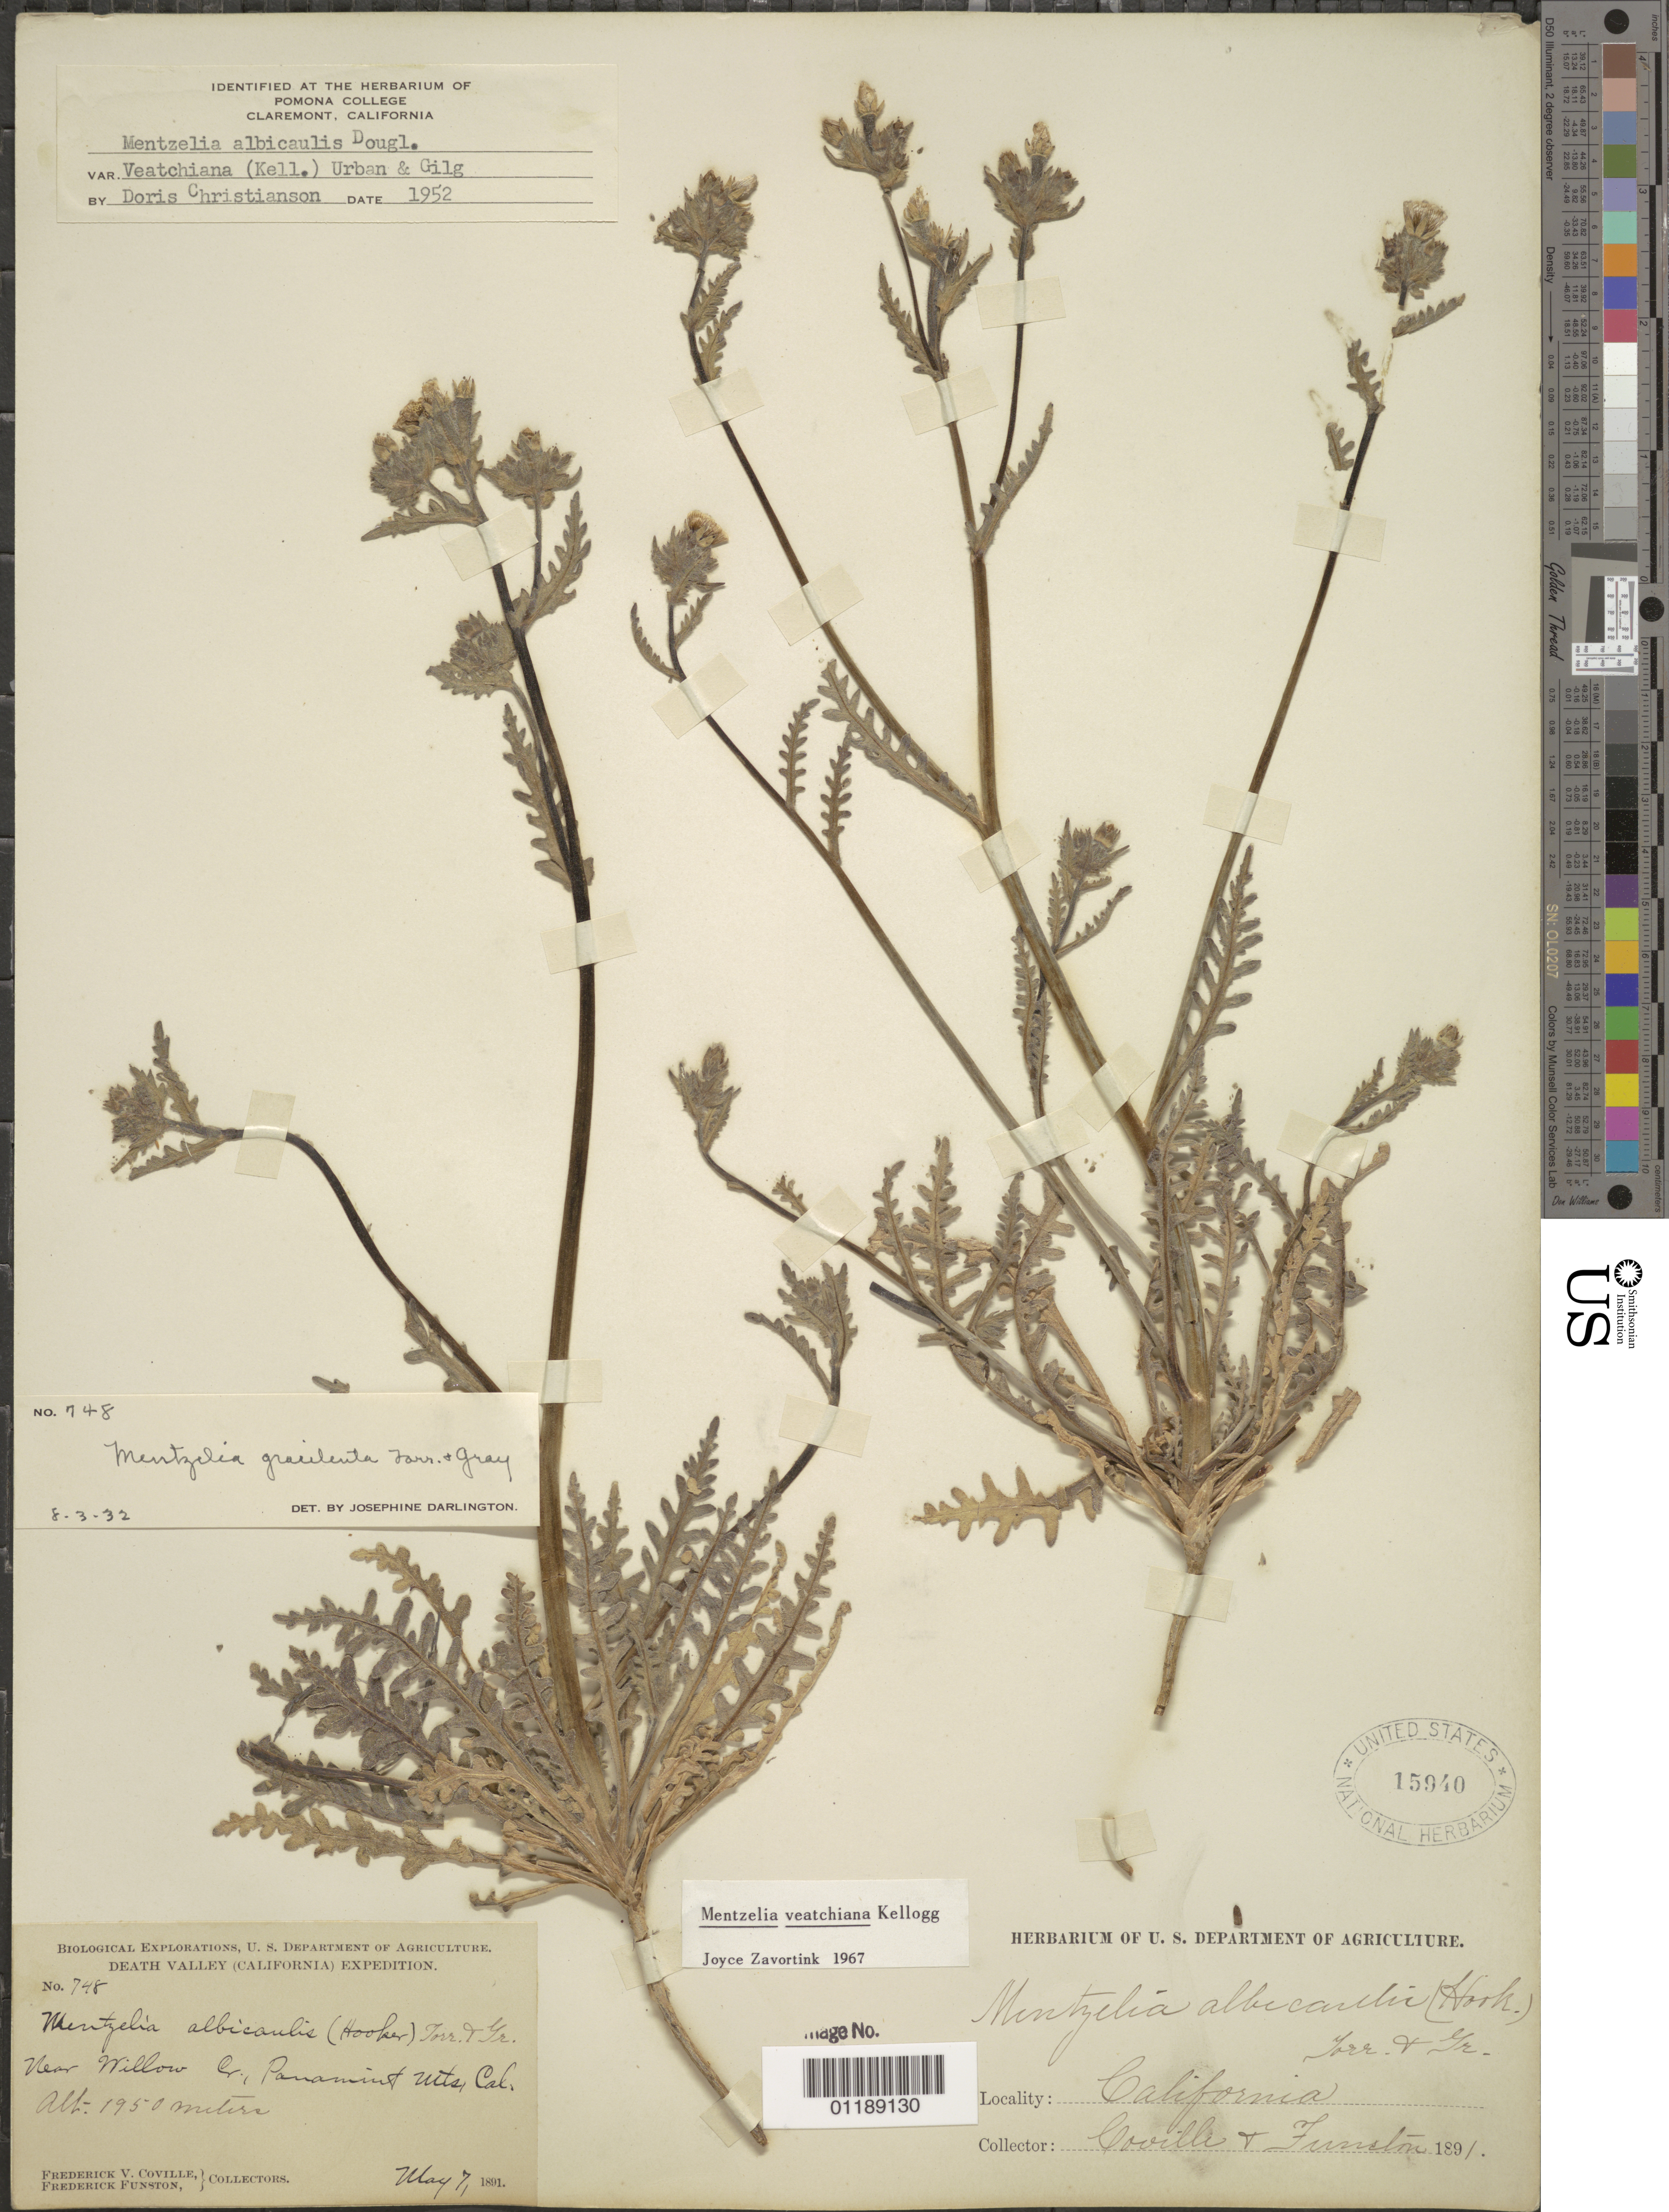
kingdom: Plantae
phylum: Tracheophyta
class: Magnoliopsida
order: Cornales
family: Loasaceae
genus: Mentzelia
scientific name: Mentzelia veatchiana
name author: Kellogg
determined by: Zavortink, J. E.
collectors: F. V. Coville & F. Funston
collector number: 748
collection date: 1891-05-07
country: United States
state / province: California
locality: near Willow Creek, Panamint Mountains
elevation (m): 1950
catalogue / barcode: US 15940